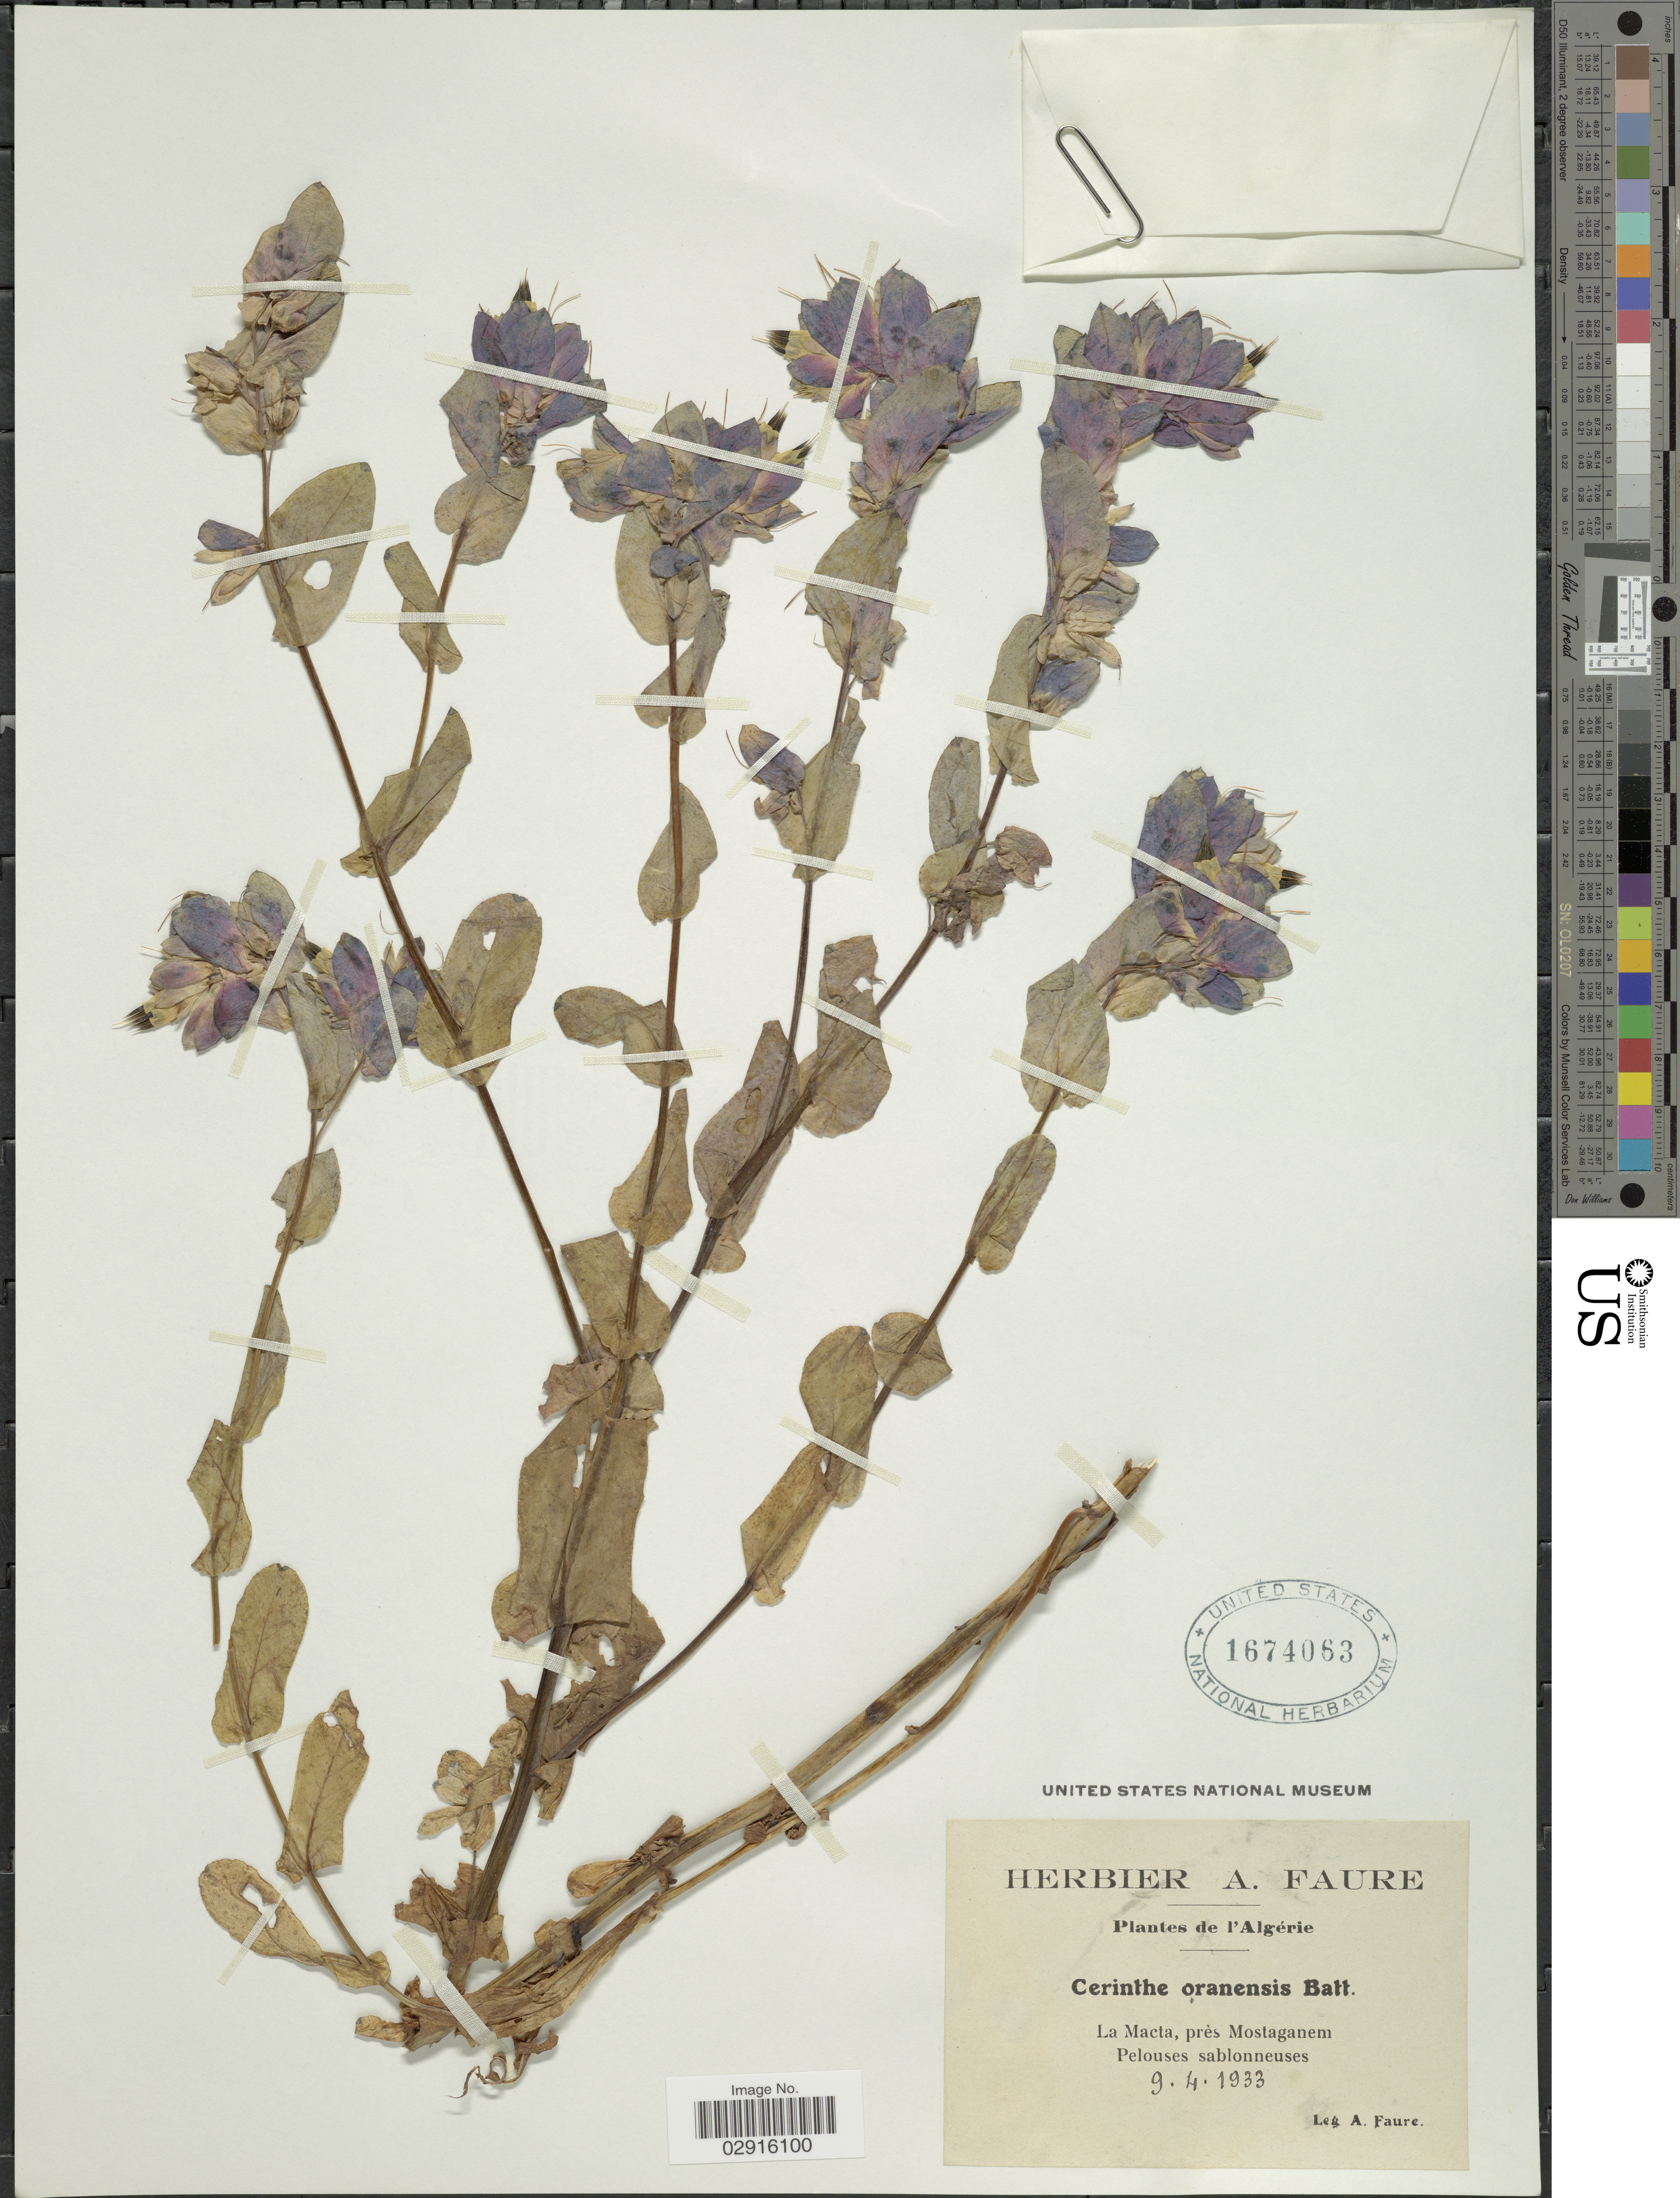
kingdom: Plantae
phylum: Tracheophyta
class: Magnoliopsida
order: Boraginales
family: Boraginaceae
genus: Cerinthe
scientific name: Cerinthe major subsp. oranensis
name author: (Batt.) Selvi & L. Cecchi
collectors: A. Faure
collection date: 1933-04-09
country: Algeria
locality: De I'Algérie. La Macta, près Mostaganem Pelouses sablonneuses.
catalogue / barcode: US 1674063